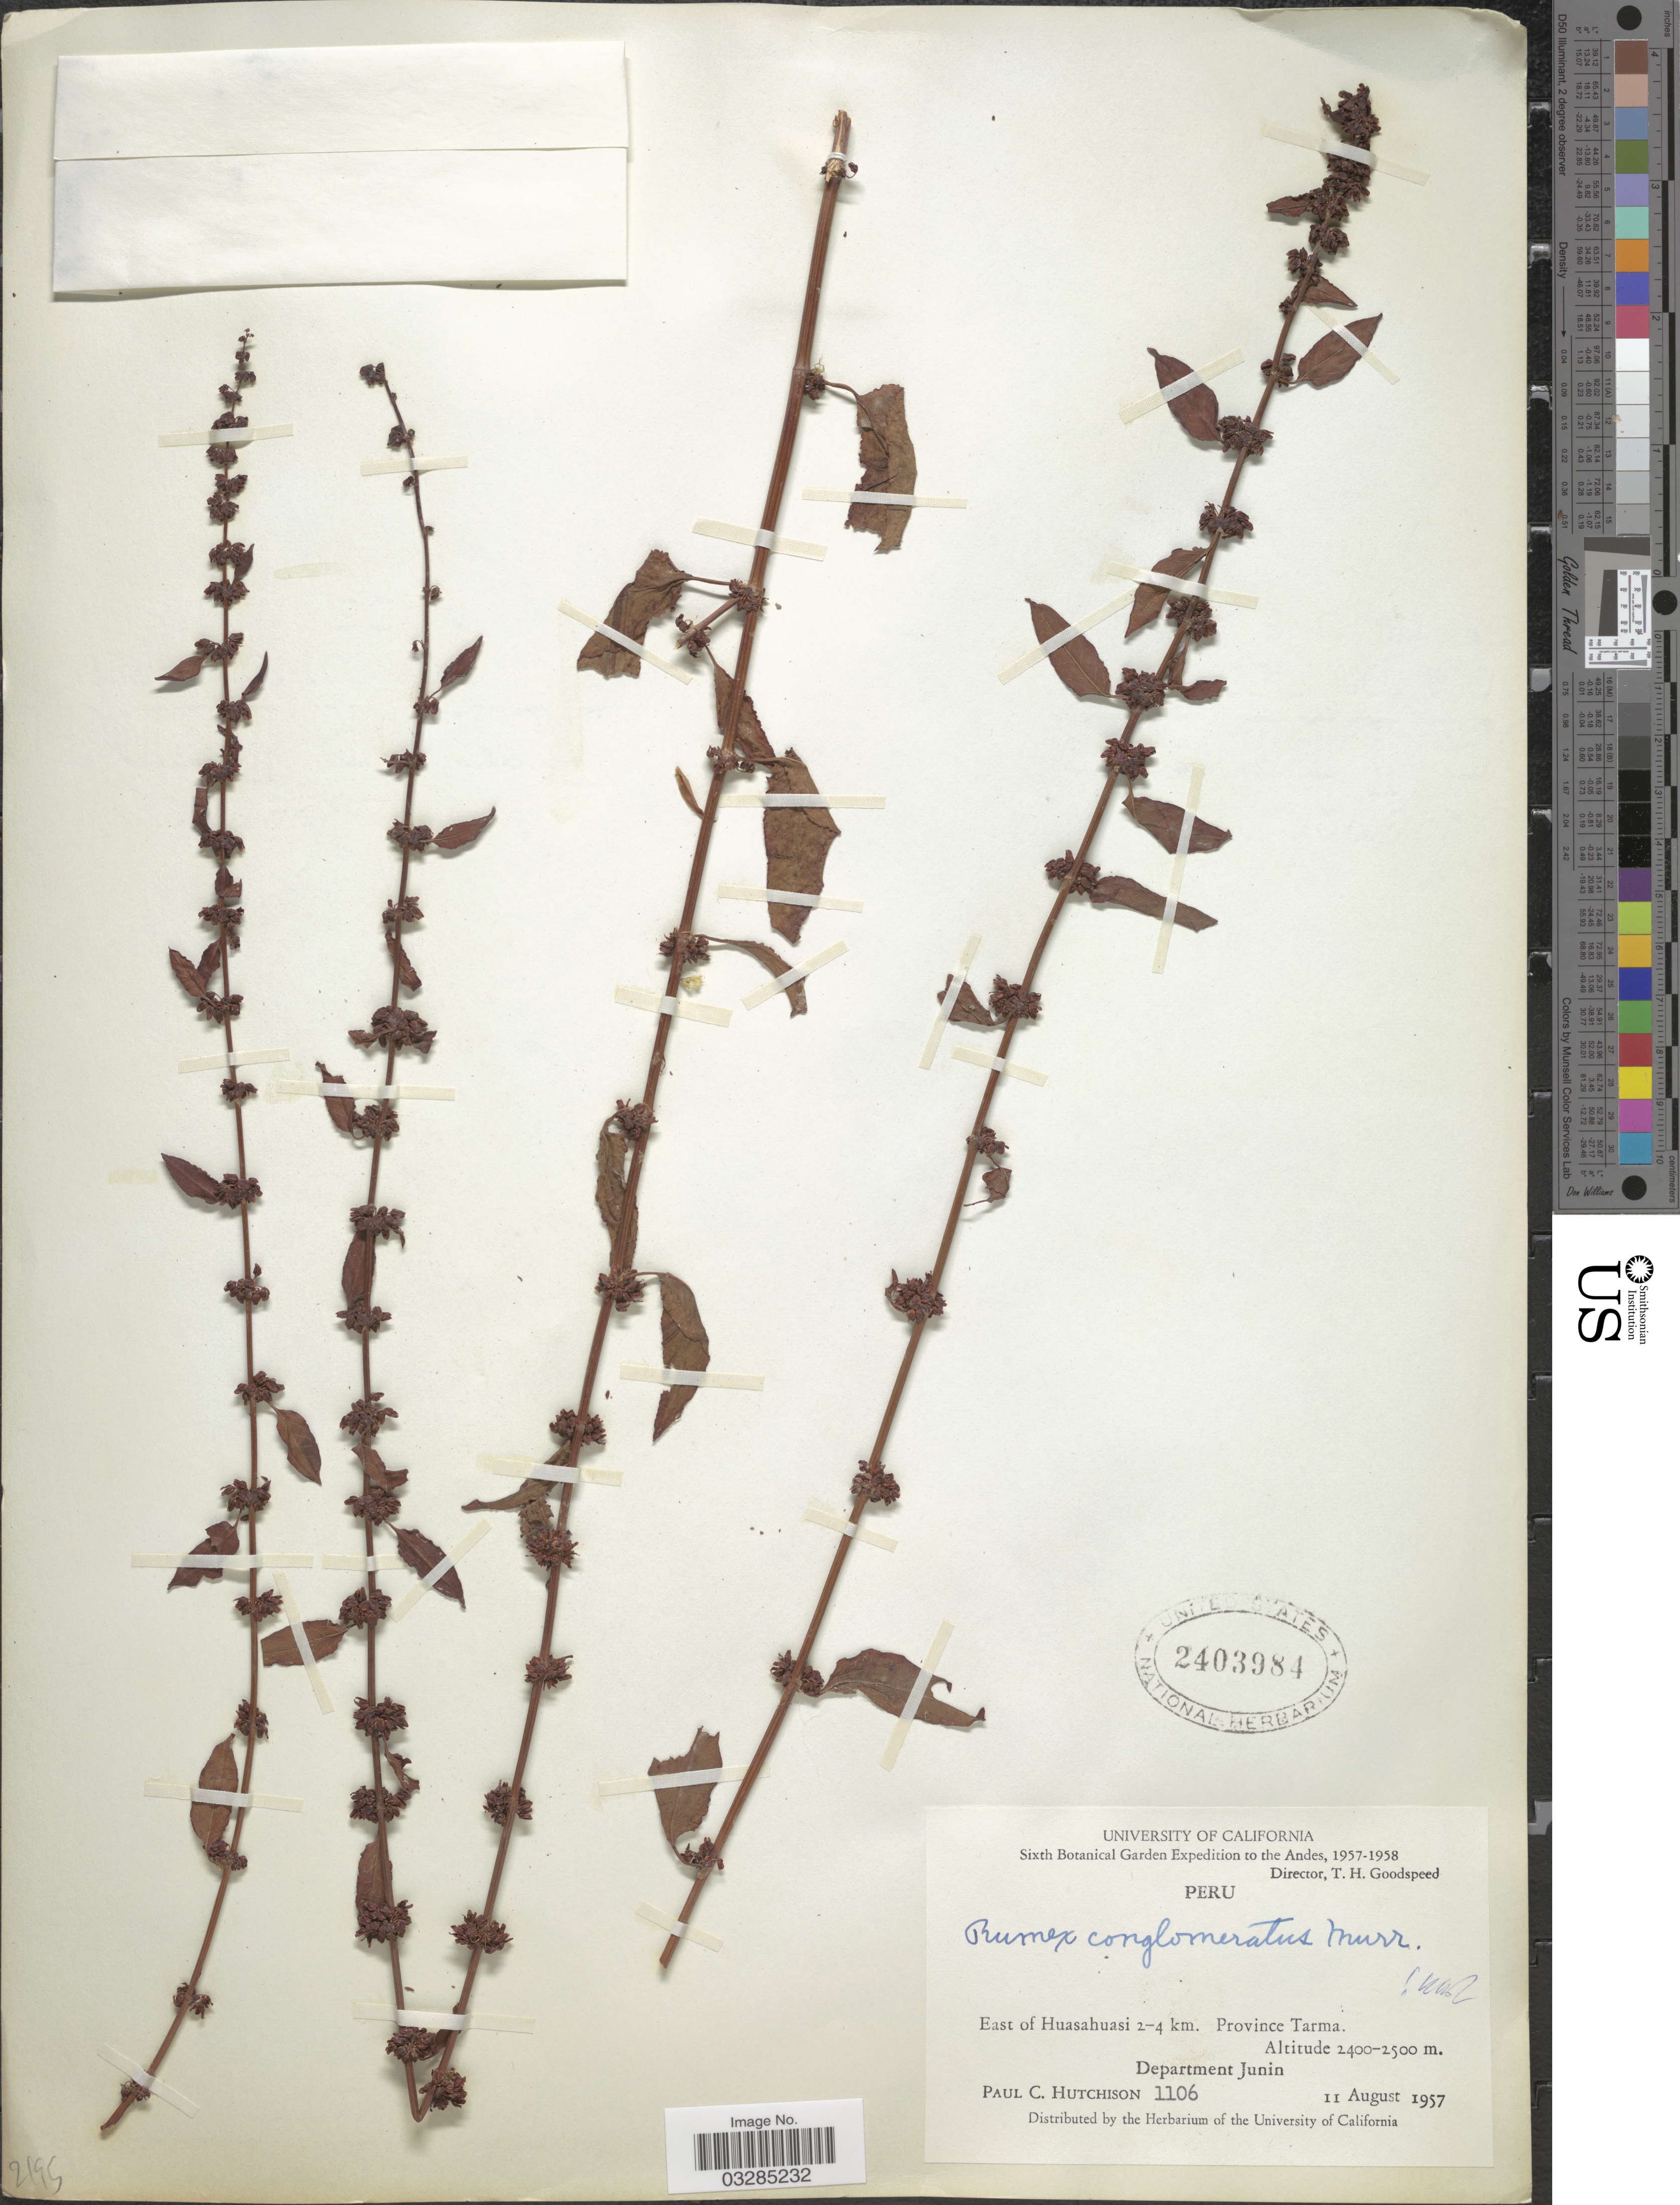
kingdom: Plantae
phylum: Tracheophyta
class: Magnoliopsida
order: Caryophyllales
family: Polygonaceae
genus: Rumex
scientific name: Rumex conglomeratus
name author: Murray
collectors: P. C. Hutchison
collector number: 1106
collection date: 1957-08-11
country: Peru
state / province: Junín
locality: East of Huasahuasi 2-4 km. Province Tarma. Department Junin.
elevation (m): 2400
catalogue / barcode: US 2403984